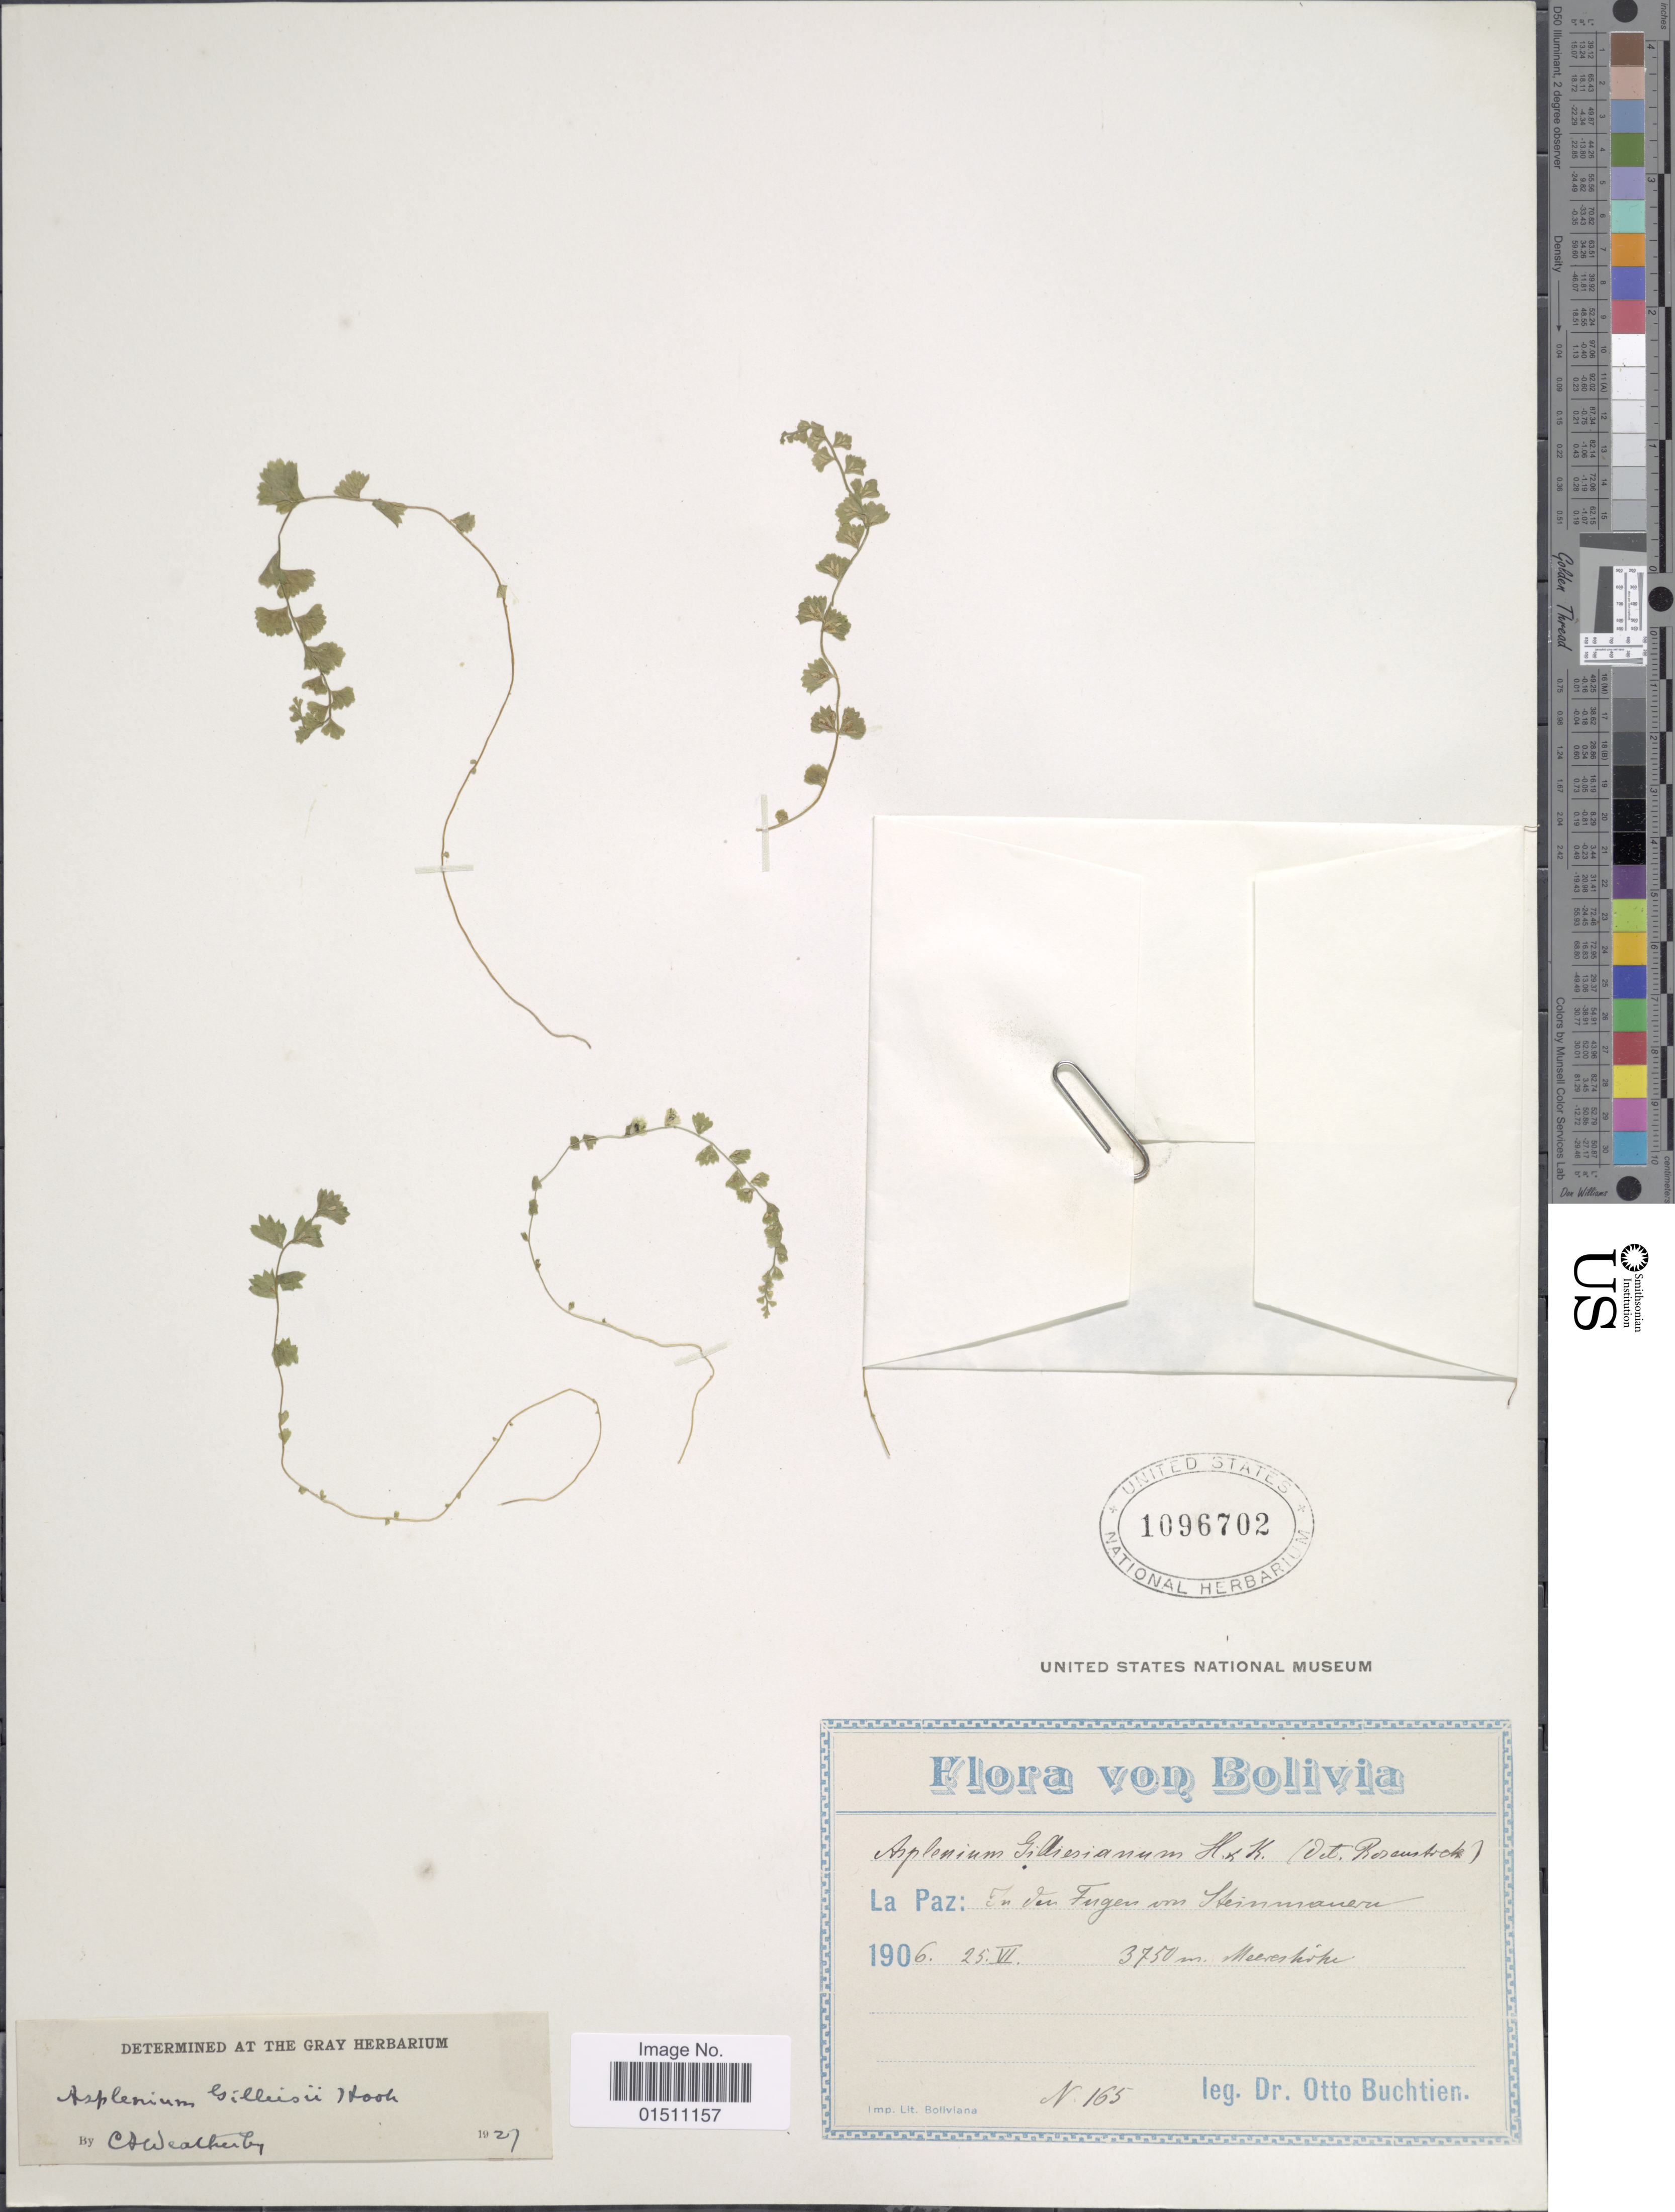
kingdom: Plantae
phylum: Tracheophyta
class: Polypodiopsida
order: Polypodiales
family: Aspleniaceae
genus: Asplenium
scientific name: Asplenium gilliesii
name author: Hook.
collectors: O. Buchtien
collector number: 165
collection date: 1906-06-25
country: Bolivia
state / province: La Paz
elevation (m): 3750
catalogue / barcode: US 1096702